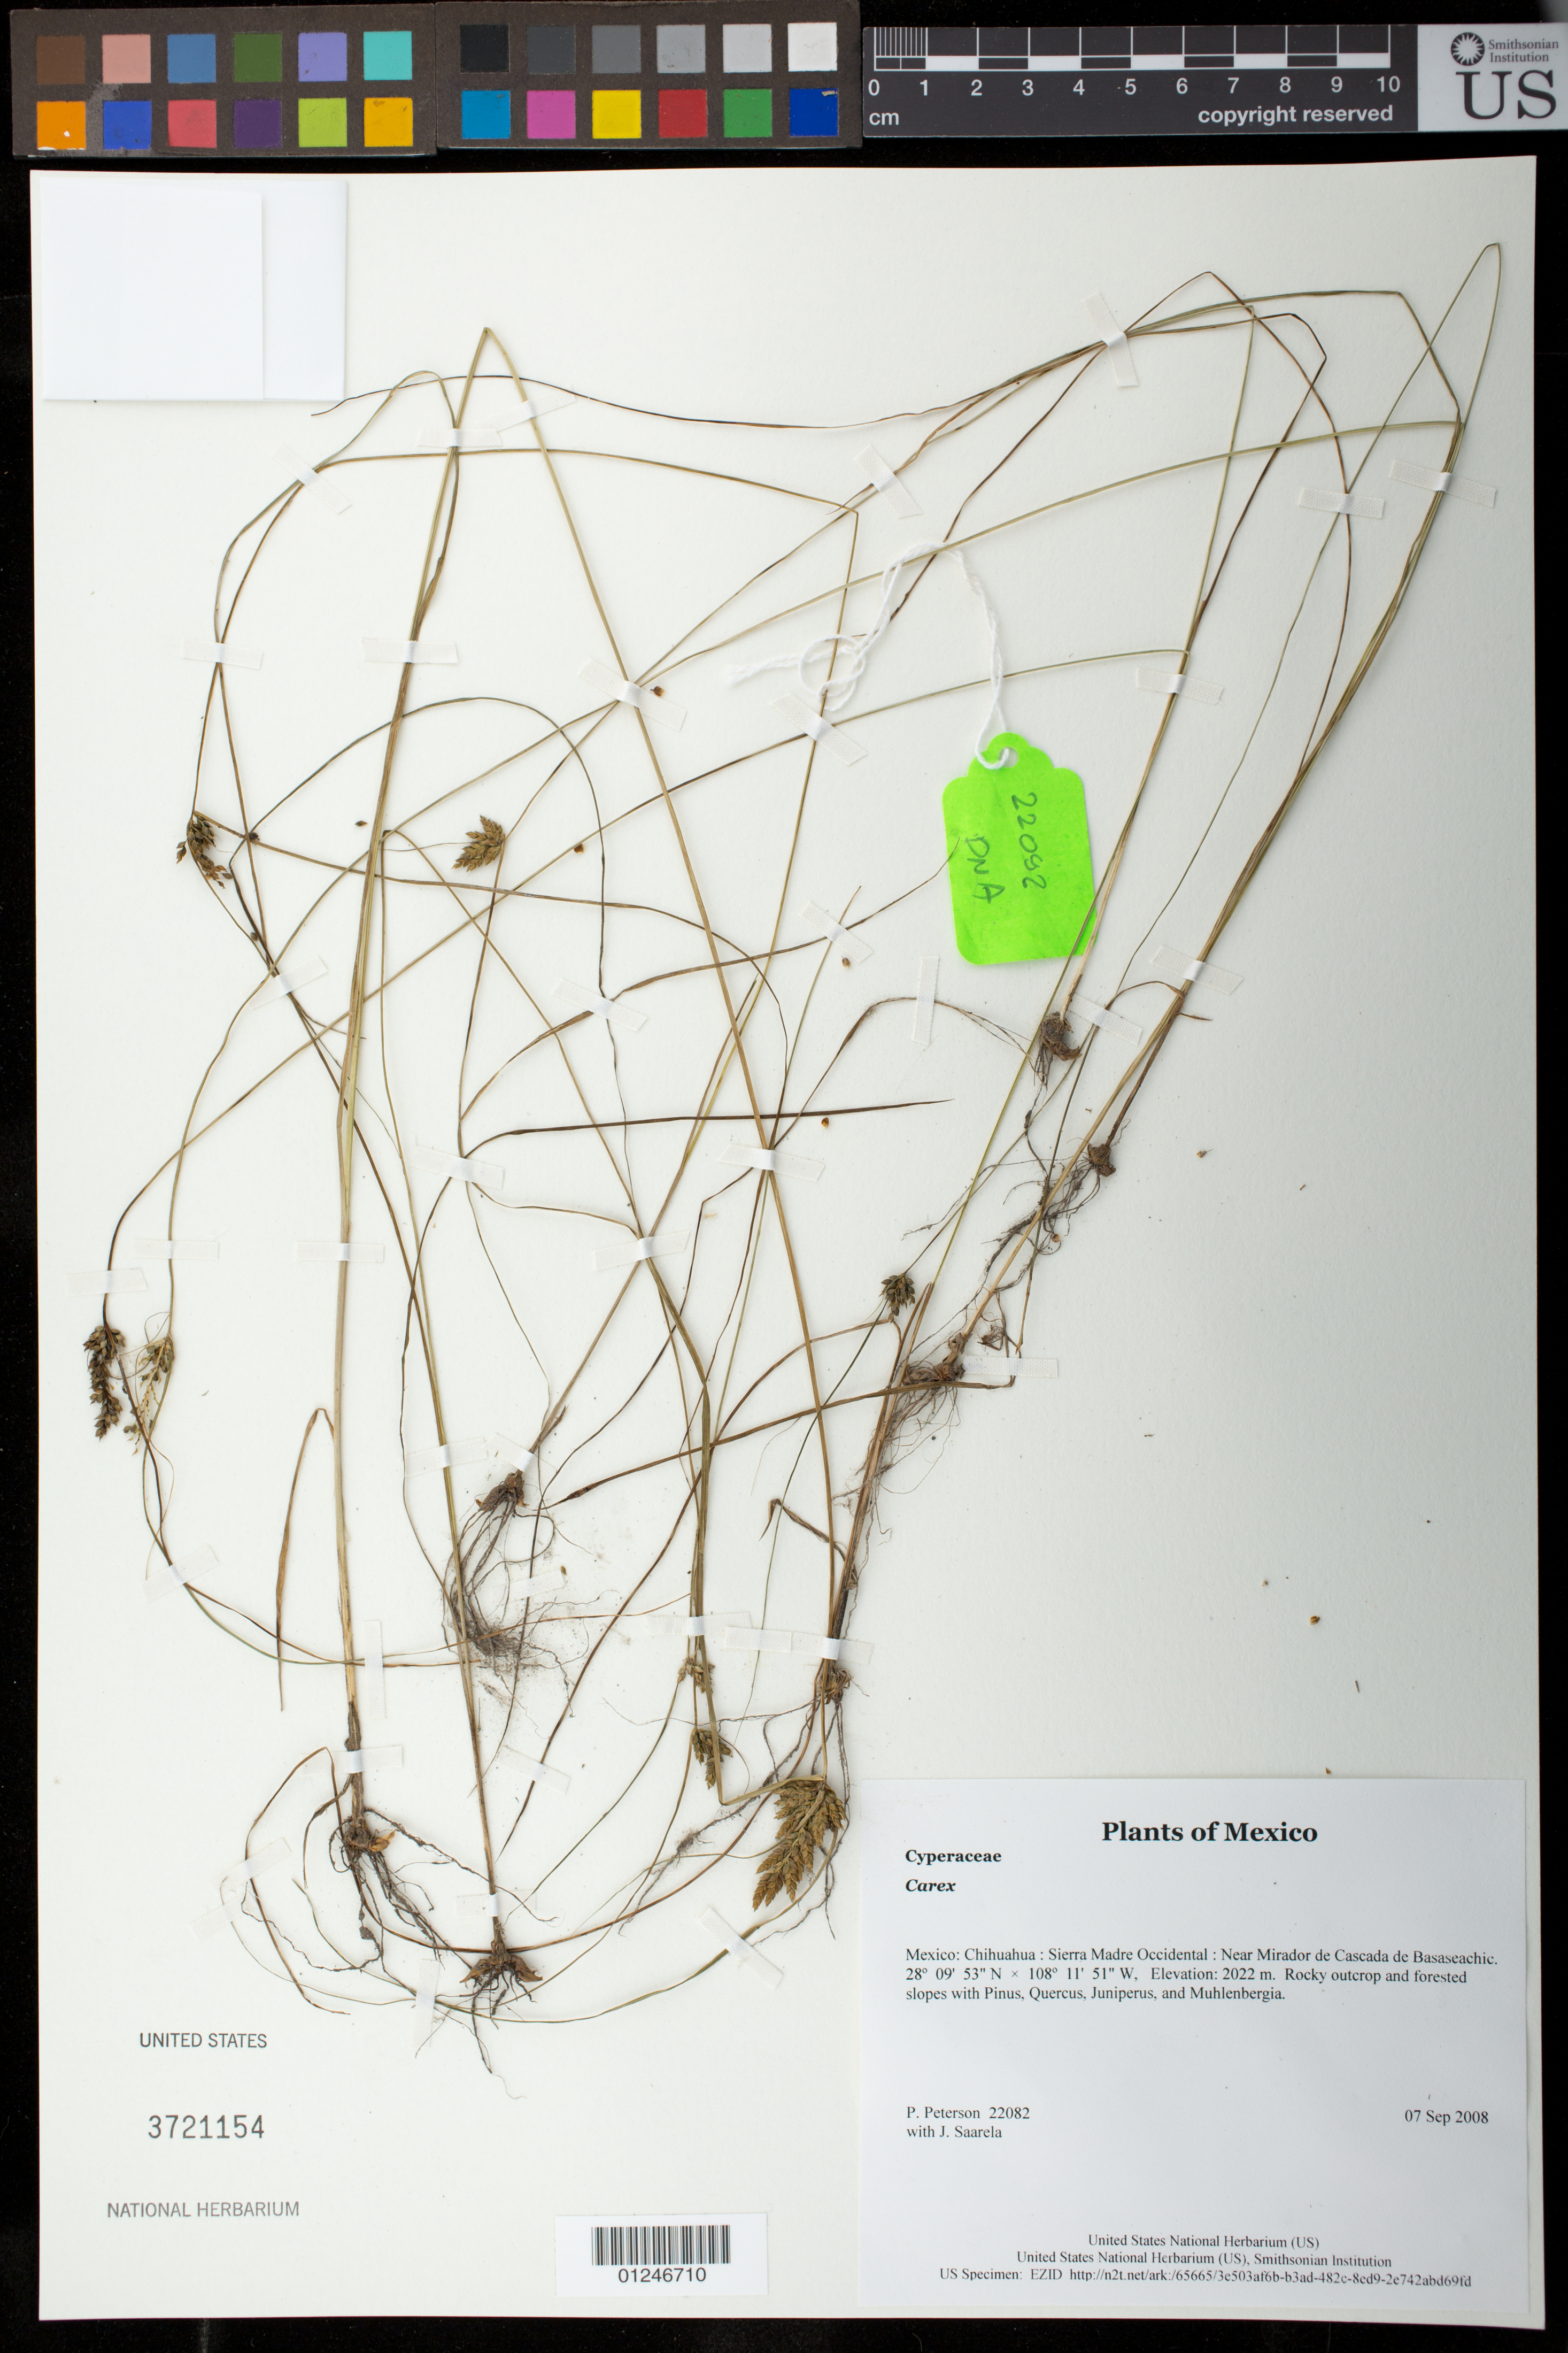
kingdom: Plantae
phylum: Tracheophyta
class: Liliopsida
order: Poales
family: Cyperaceae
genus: Cyperus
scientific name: Cyperus fendlerianus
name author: Boeckeler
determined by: Strong, Mark T., (BOT), Smithsonian Institution - National Museum of Natural History (UNITED STATES)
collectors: P. M. Peterson & J. Saarela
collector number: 22082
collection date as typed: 07 Sep 2008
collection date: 2008-09-07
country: Mexico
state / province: Chihuahua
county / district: Sierra Madre Occidental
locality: Near Mirador de Cascada de Basaseachic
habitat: Rocky outcrop and forested slopes with Pinus, Quercus, Juniperus, and Muhlenbergia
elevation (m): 2022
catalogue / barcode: US 3721154